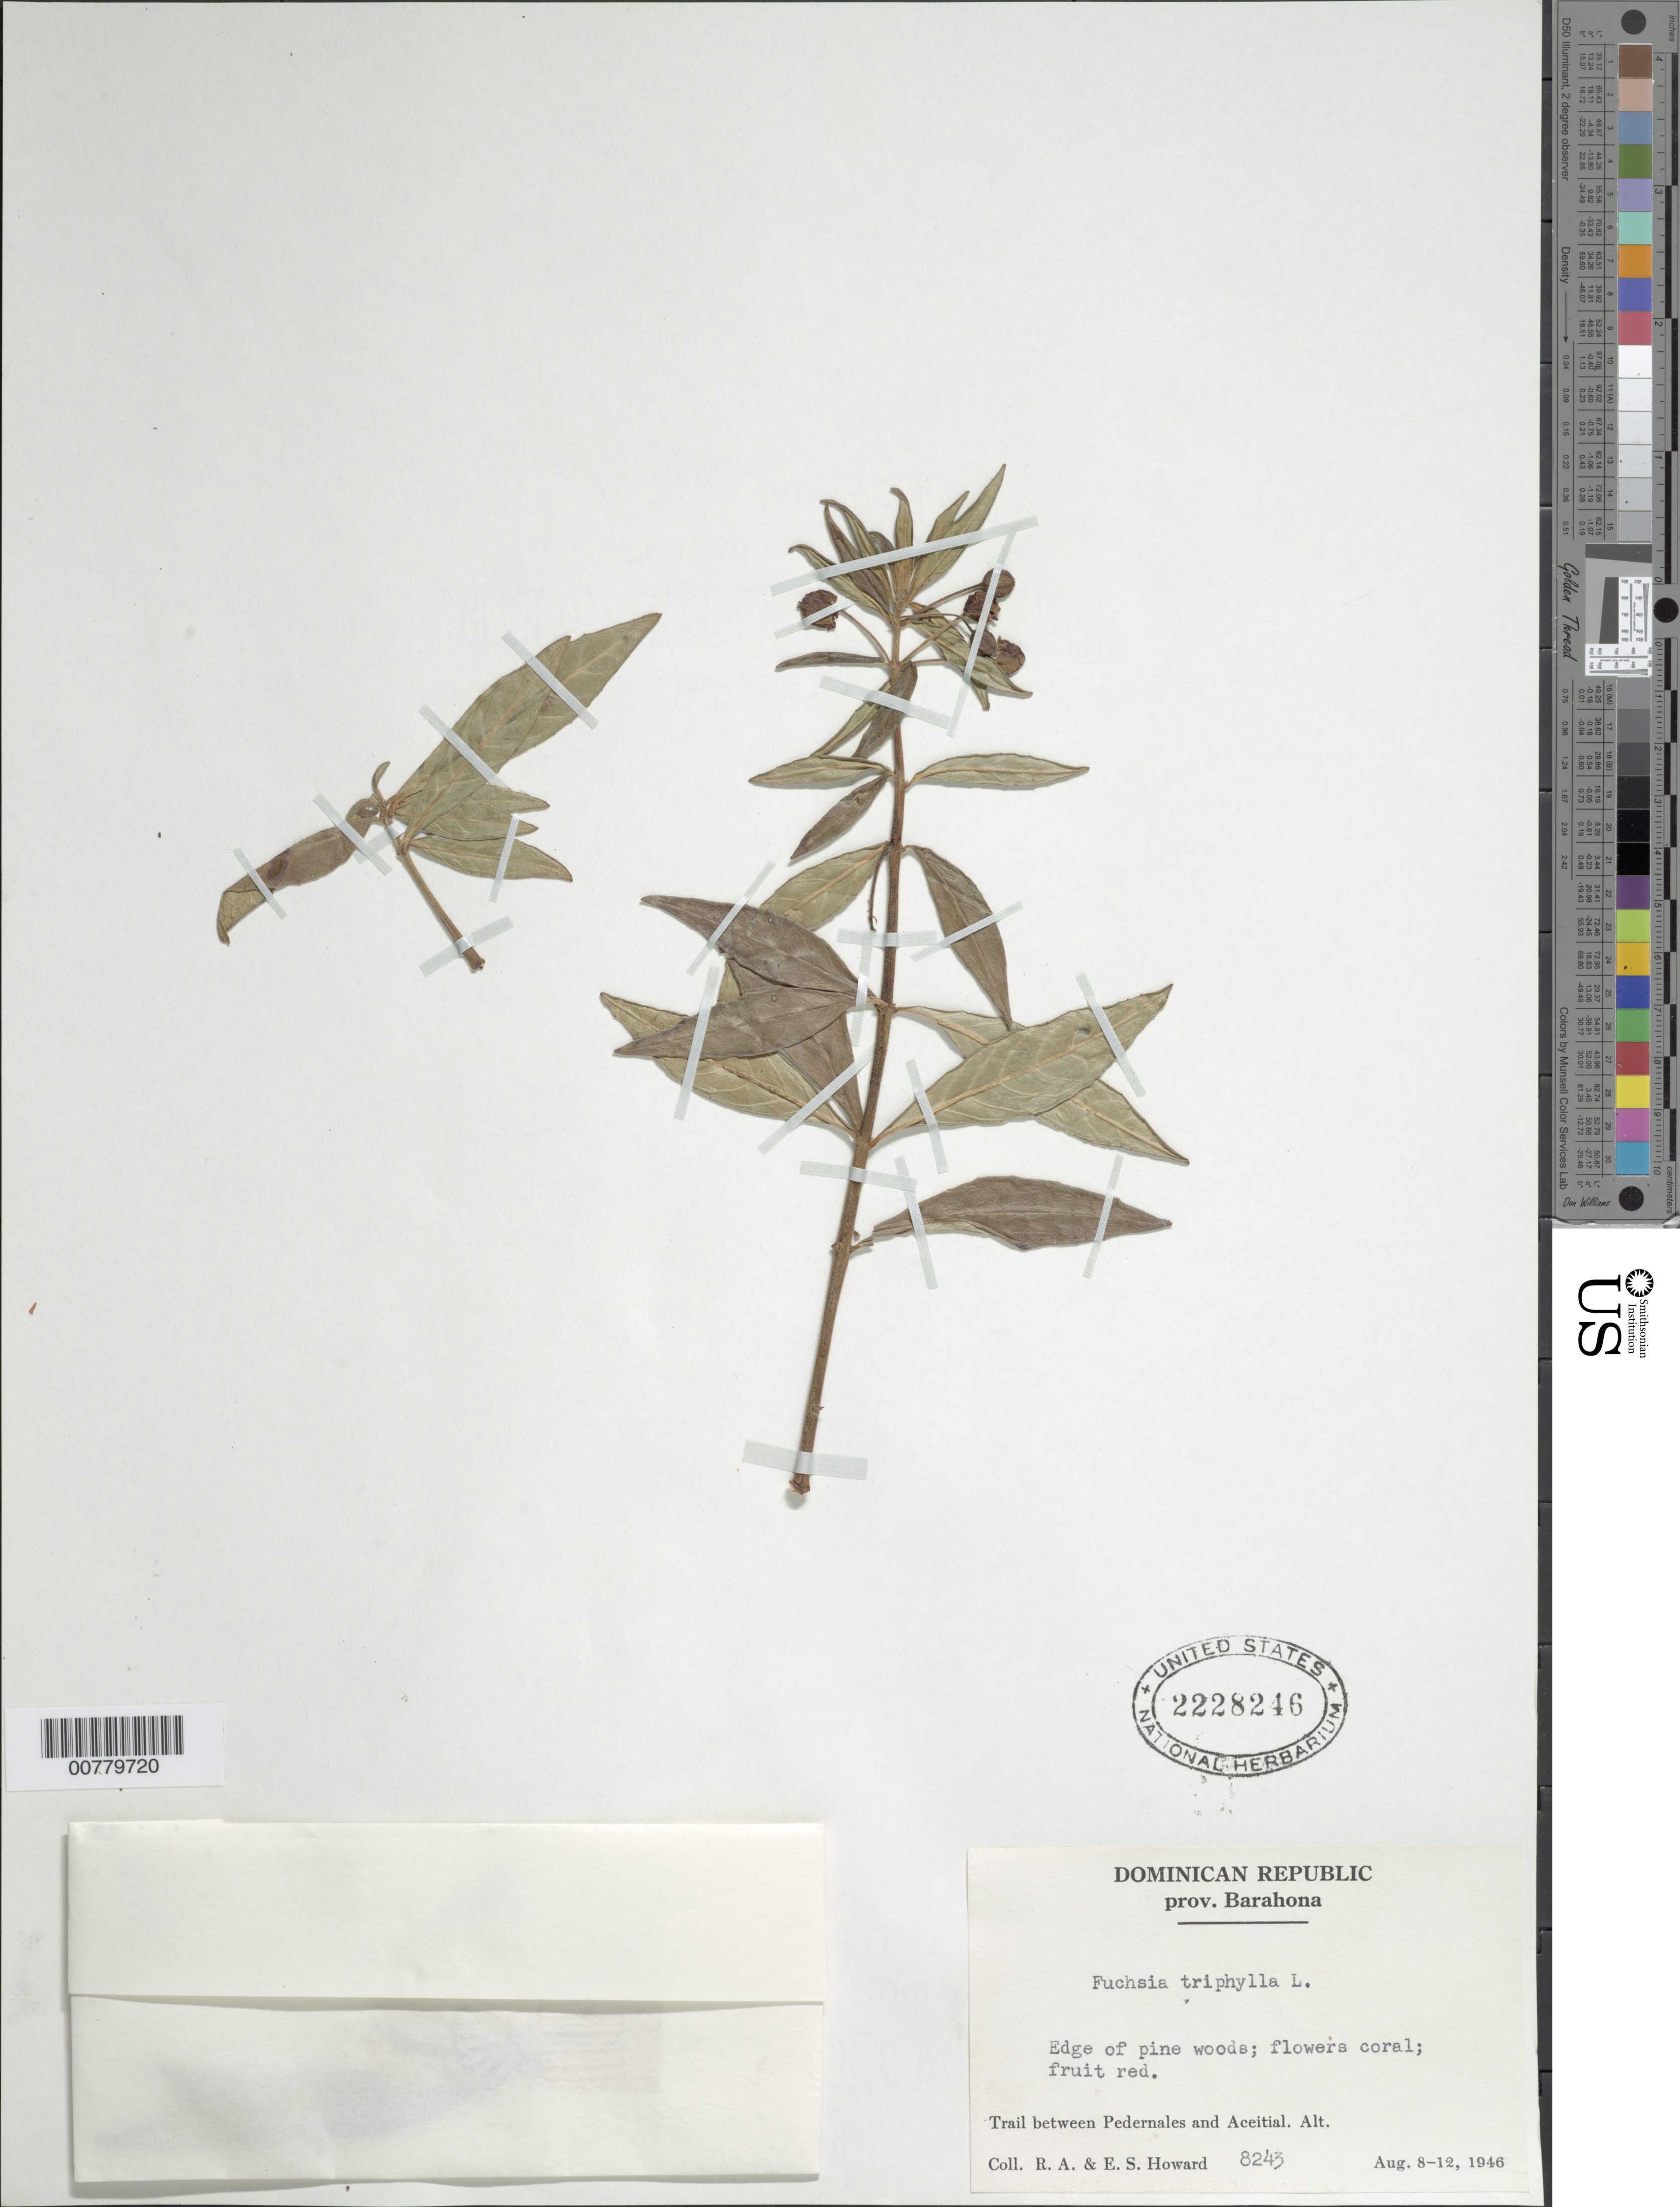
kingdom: Plantae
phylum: Tracheophyta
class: Magnoliopsida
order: Myrtales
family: Onagraceae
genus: Fuchsia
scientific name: Fuchsia triphylla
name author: L.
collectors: R. A. Howard & E. S. Howard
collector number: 8243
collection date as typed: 08 Aug 1946 to 12 Aug 1946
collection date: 1946-08-08/1946-08-12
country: Dominican Republic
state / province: Barahona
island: Hispaniola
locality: Trail between Pedernales and Aceitial.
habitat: Edge of pine woods.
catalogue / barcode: US 2228246